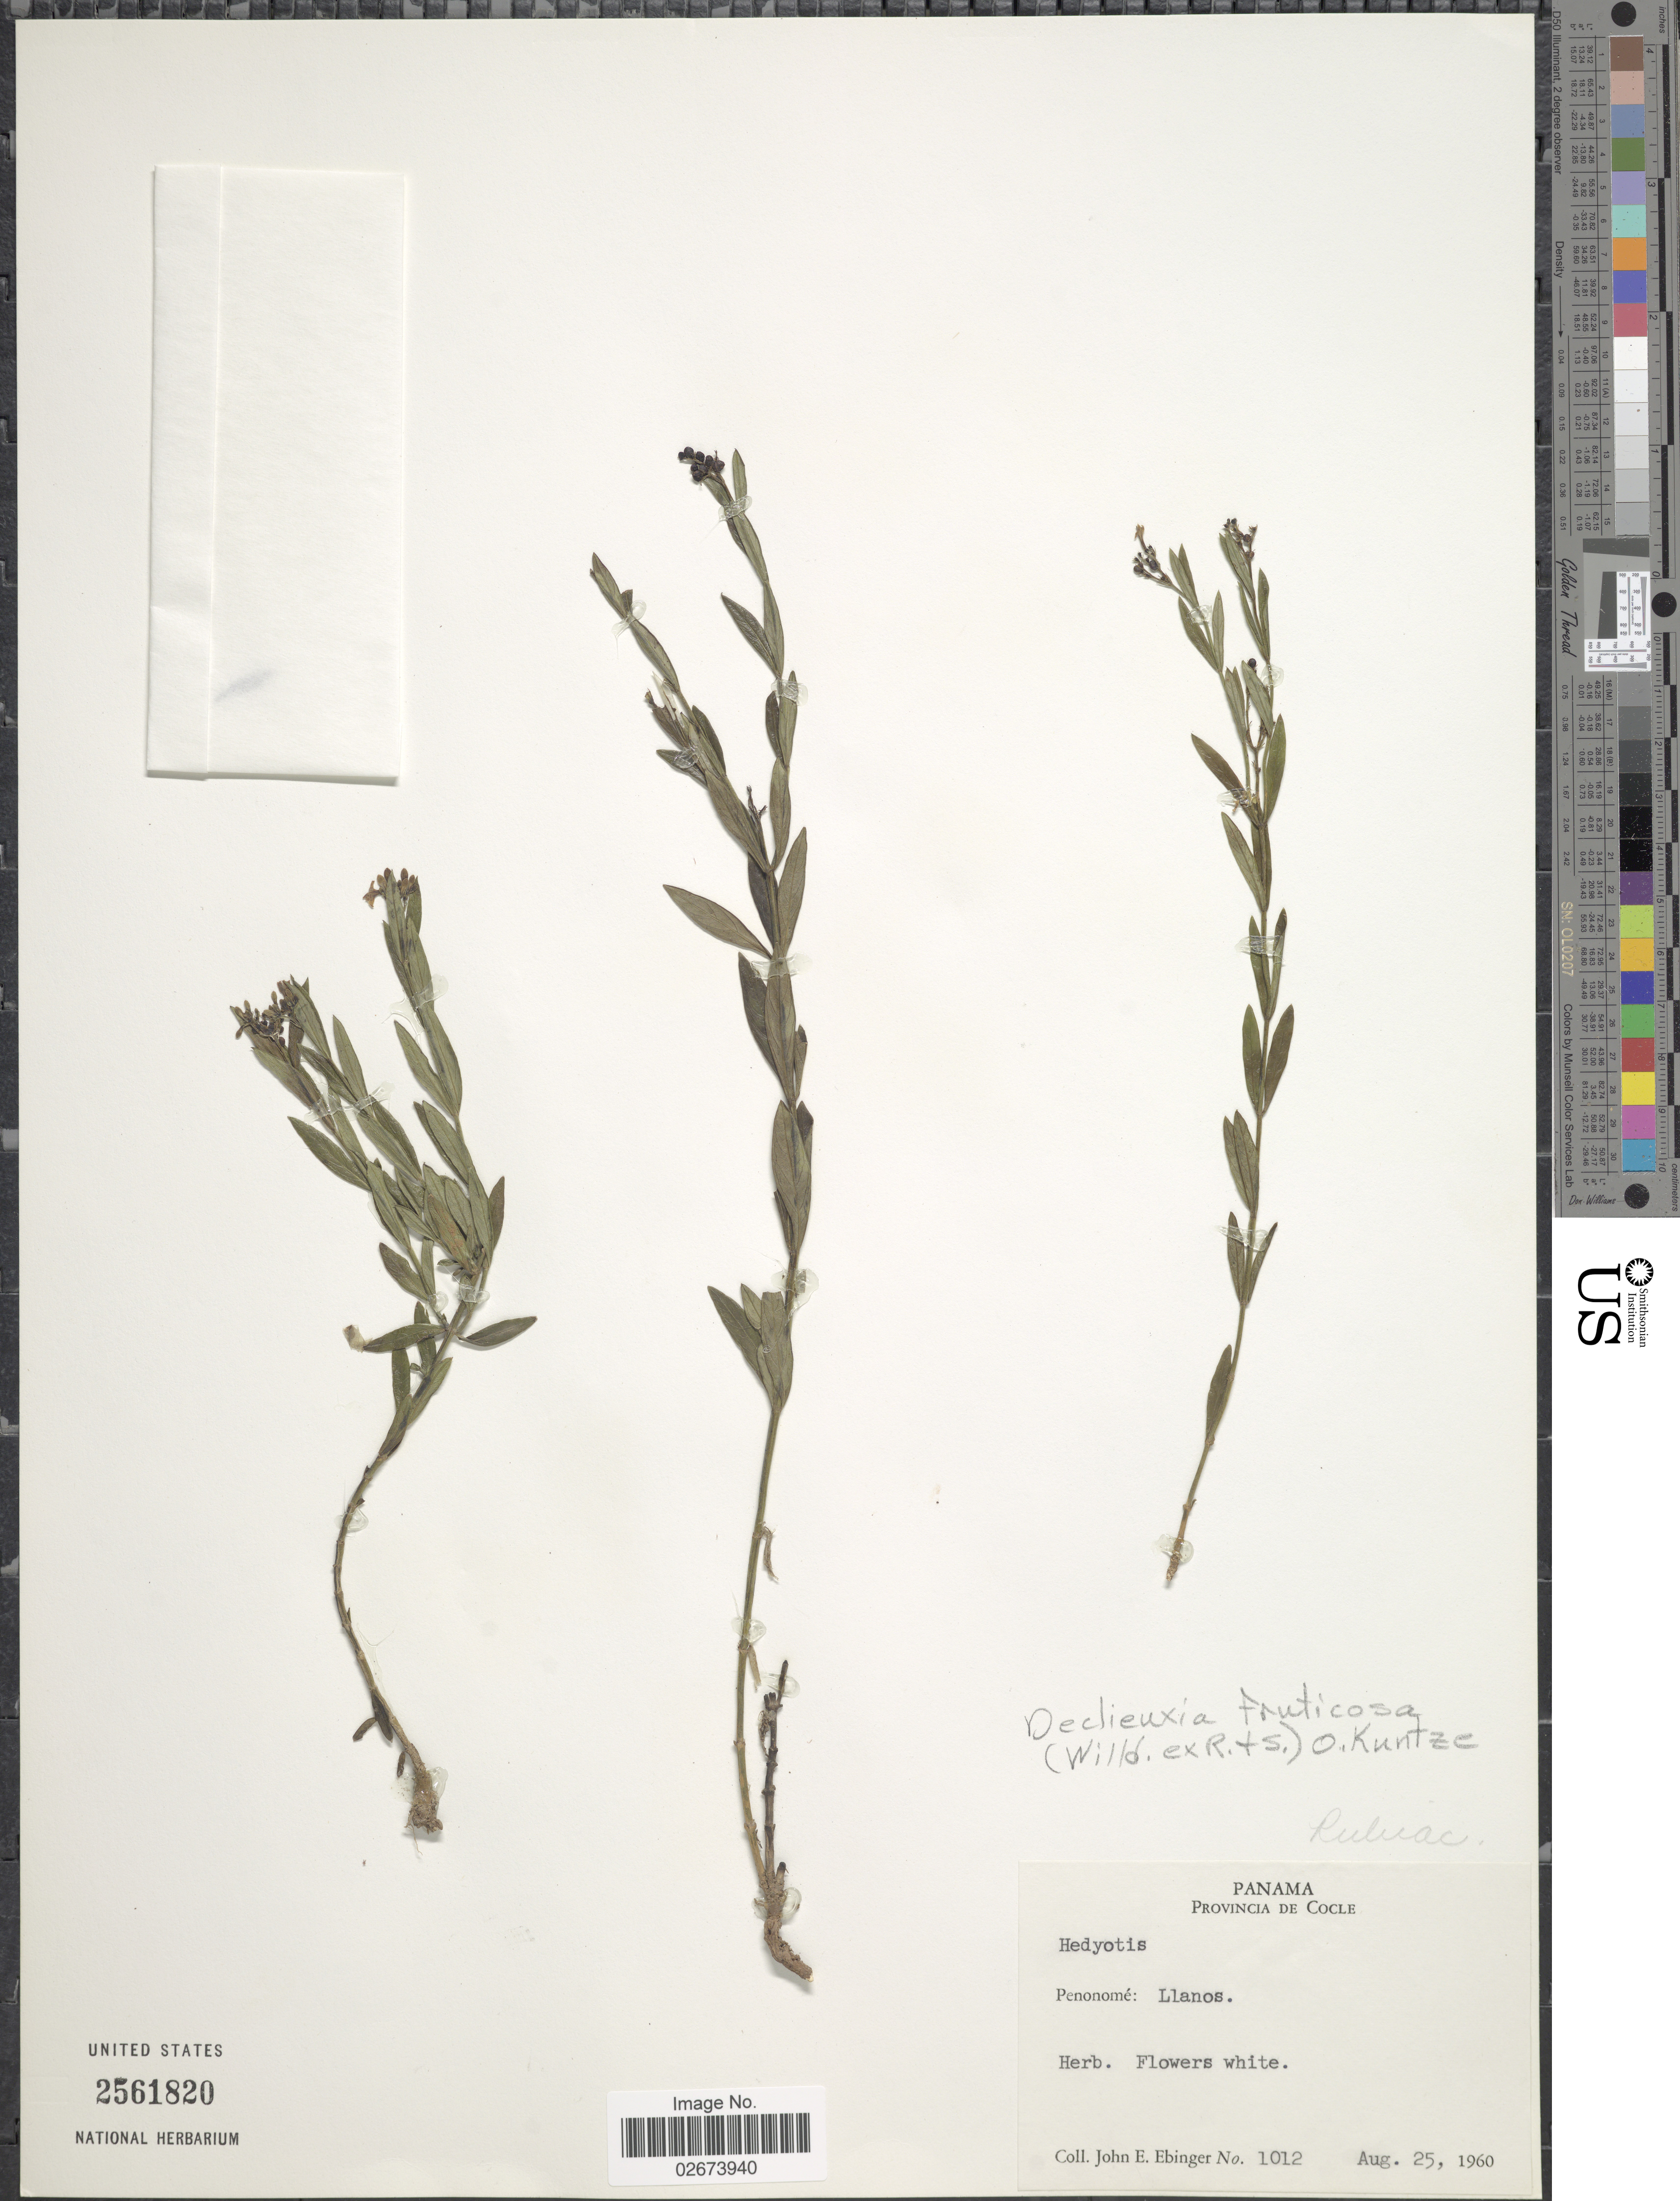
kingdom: Plantae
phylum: Tracheophyta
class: Magnoliopsida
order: Gentianales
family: Rubiaceae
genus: Declieuxia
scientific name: Declieuxia fruticosa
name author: (Willd. ex Roem. & Schult.) Kuntze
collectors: J. Ebinger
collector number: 1012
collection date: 1960-08-25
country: Panama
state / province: Coclé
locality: Penonomé: Llanos.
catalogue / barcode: US 2561820